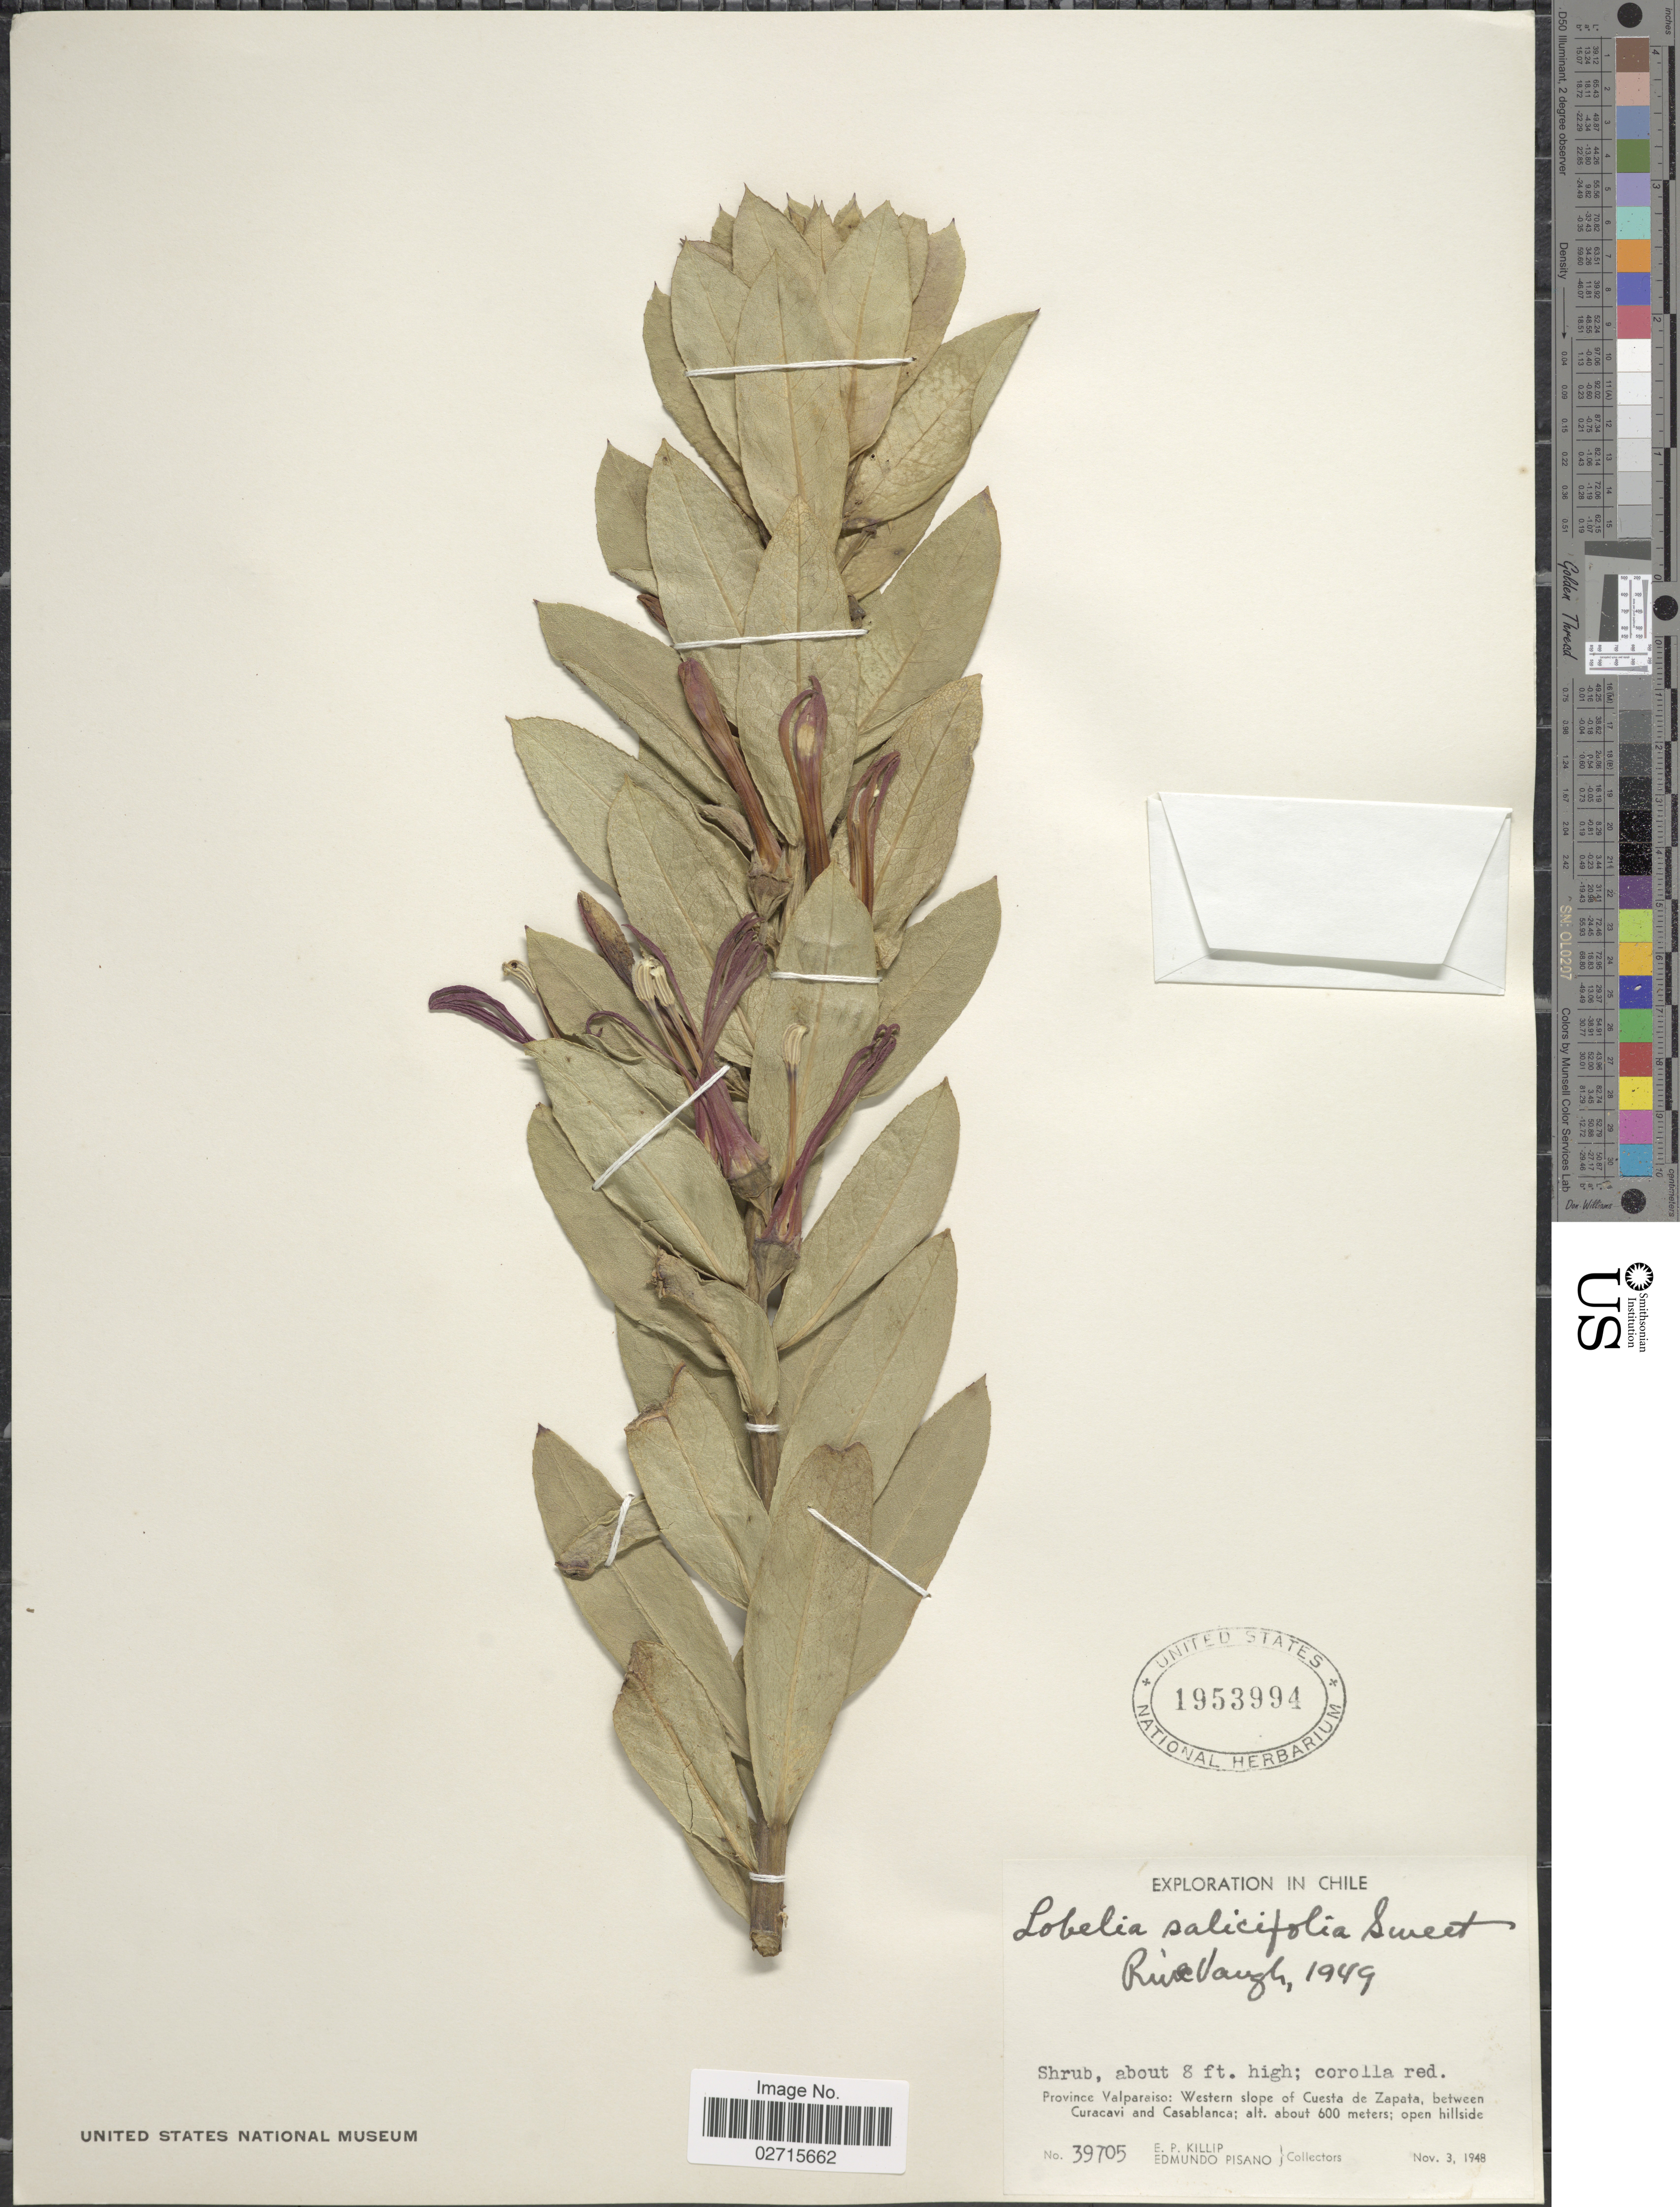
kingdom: Plantae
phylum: Tracheophyta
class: Magnoliopsida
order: Asterales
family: Campanulaceae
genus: Lobelia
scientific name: Lobelia salicifolia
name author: Sweet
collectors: E. P. Killip & E. Pisano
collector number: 39705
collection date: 1948-11-03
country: Chile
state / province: Valparaíso (V)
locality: Province Valparaiso: Western slope of Cuesta de Zapata, between Curacavi and Casablanca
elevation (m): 600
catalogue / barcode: US 1953994